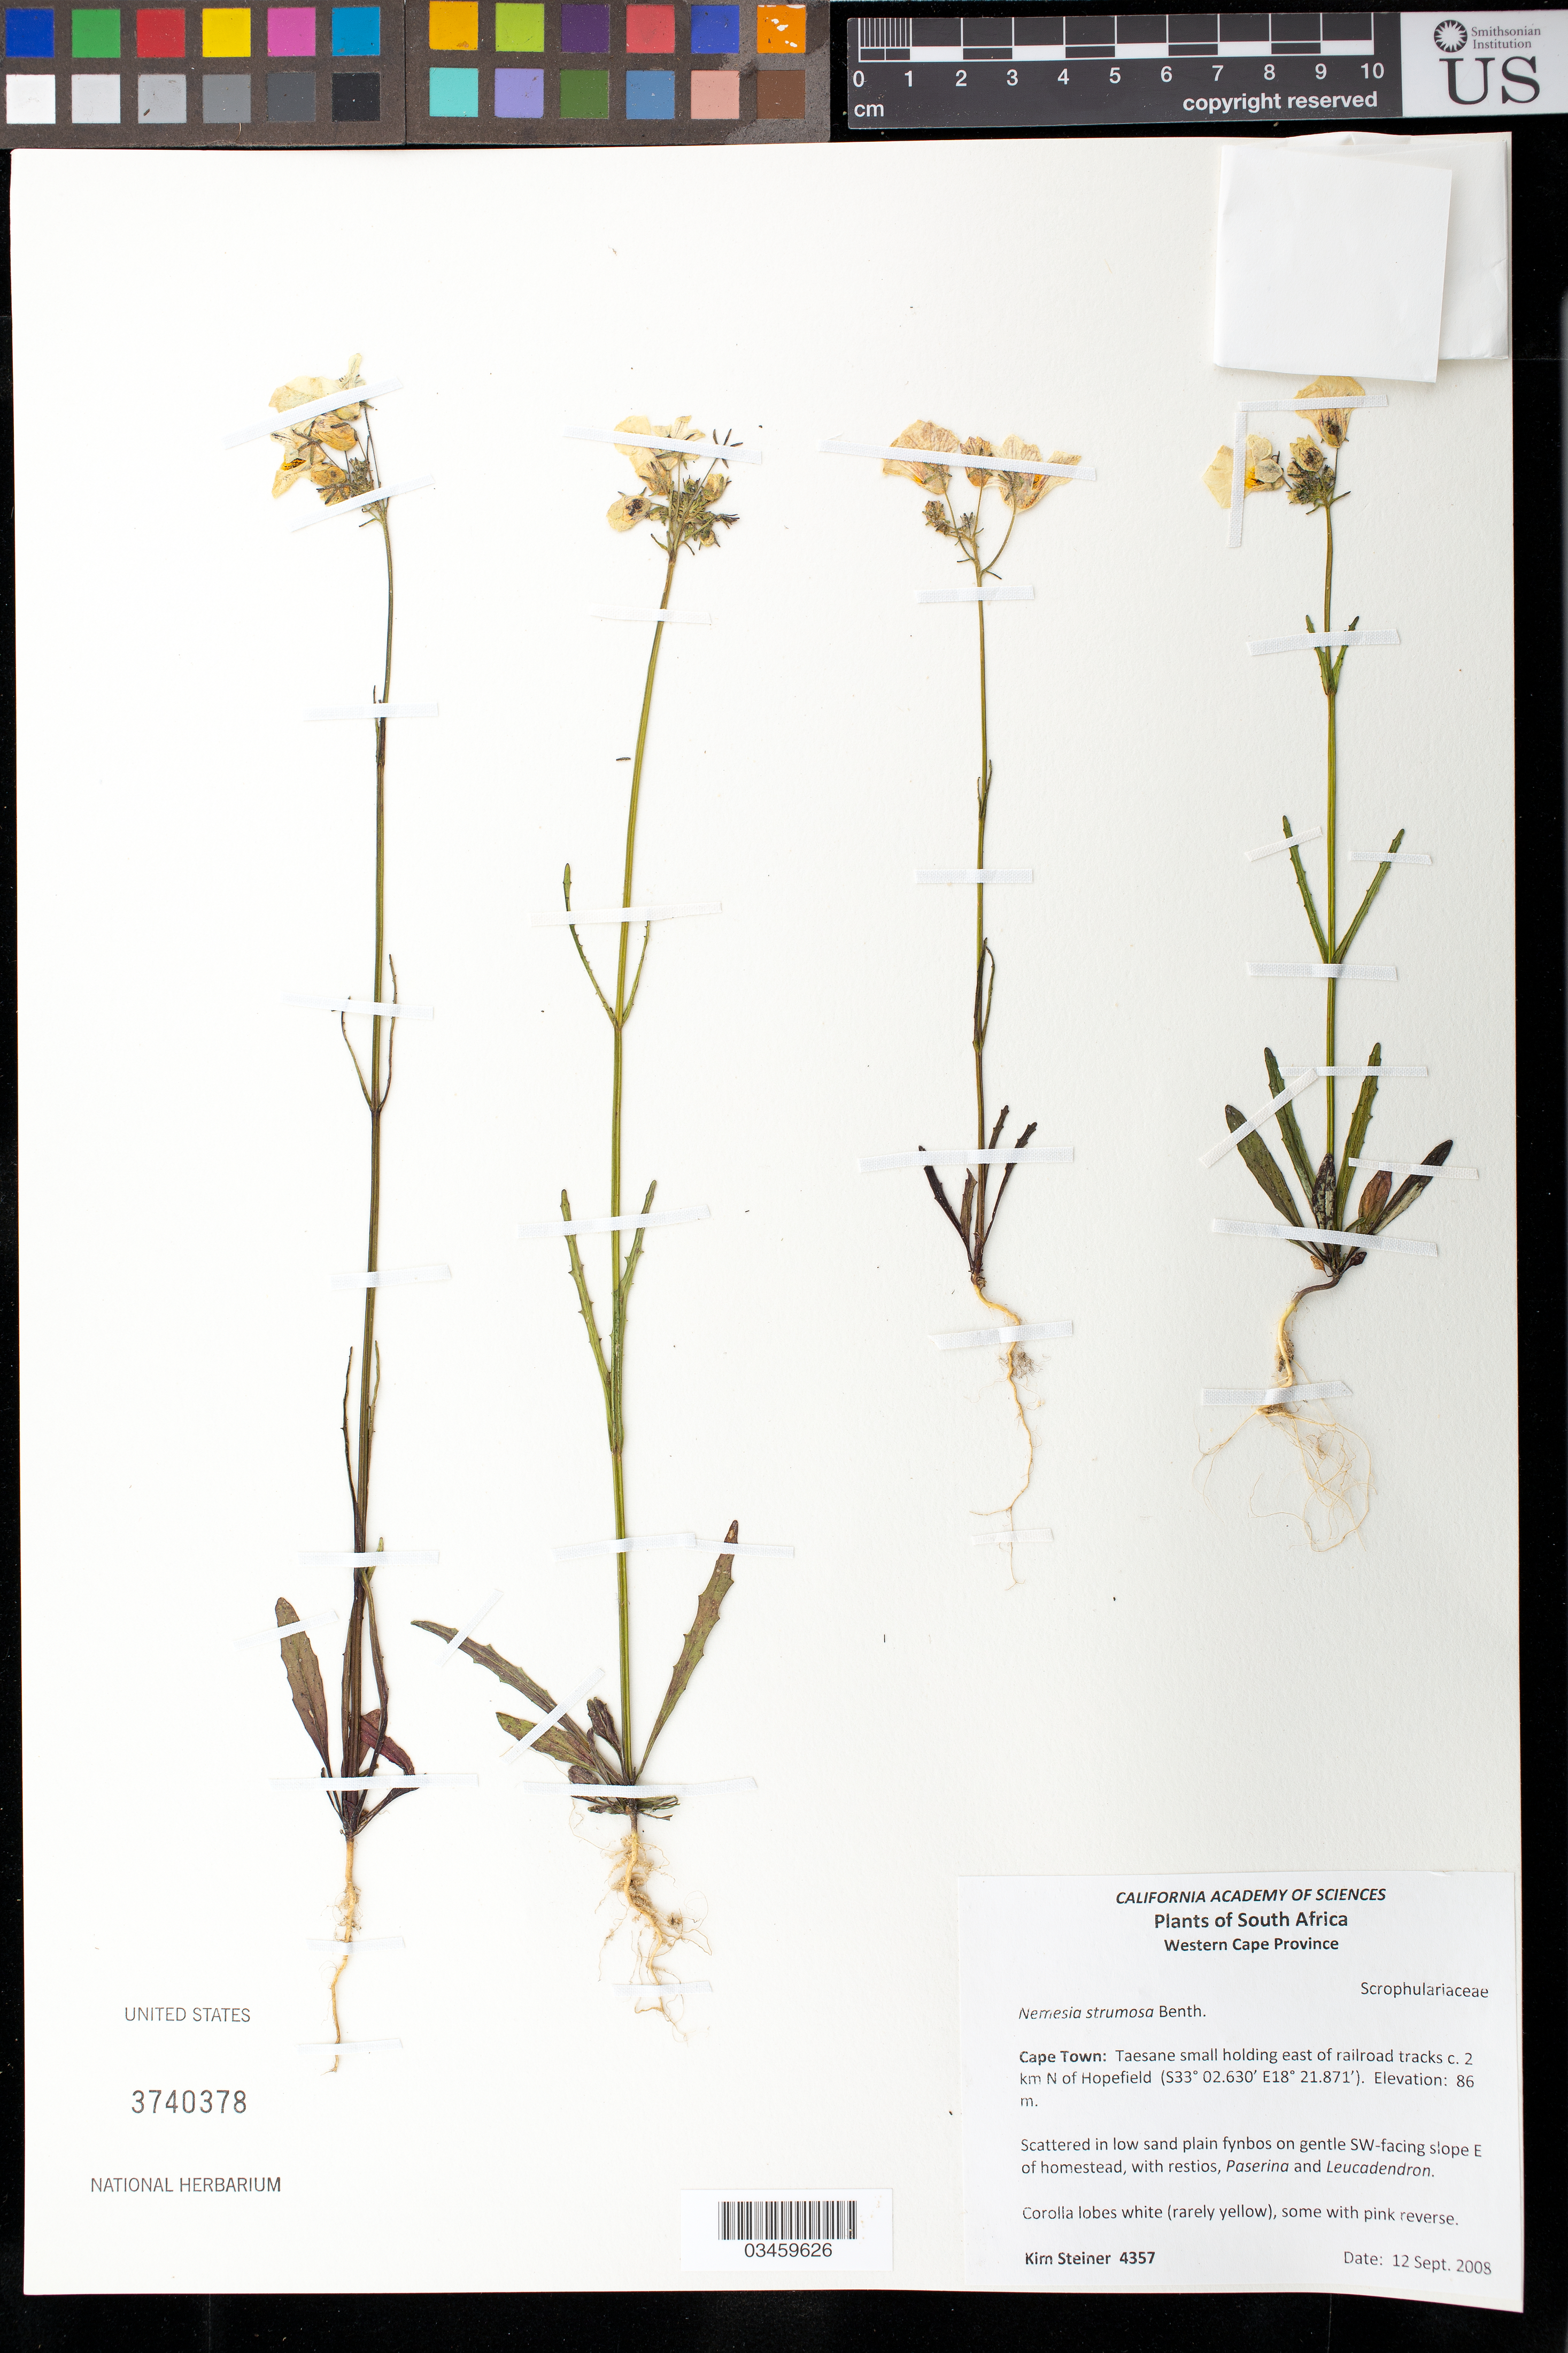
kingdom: Plantae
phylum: Tracheophyta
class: Magnoliopsida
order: Lamiales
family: Scrophulariaceae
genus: Nemesia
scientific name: Nemesia strumosa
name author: Benth.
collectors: K. Steiner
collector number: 4557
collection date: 2008-09-12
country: South Africa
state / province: Western Cape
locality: Cape Town, Taesane small holding E of railroad tracks, 2 km N of Hopefield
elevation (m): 86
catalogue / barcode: US 3740378